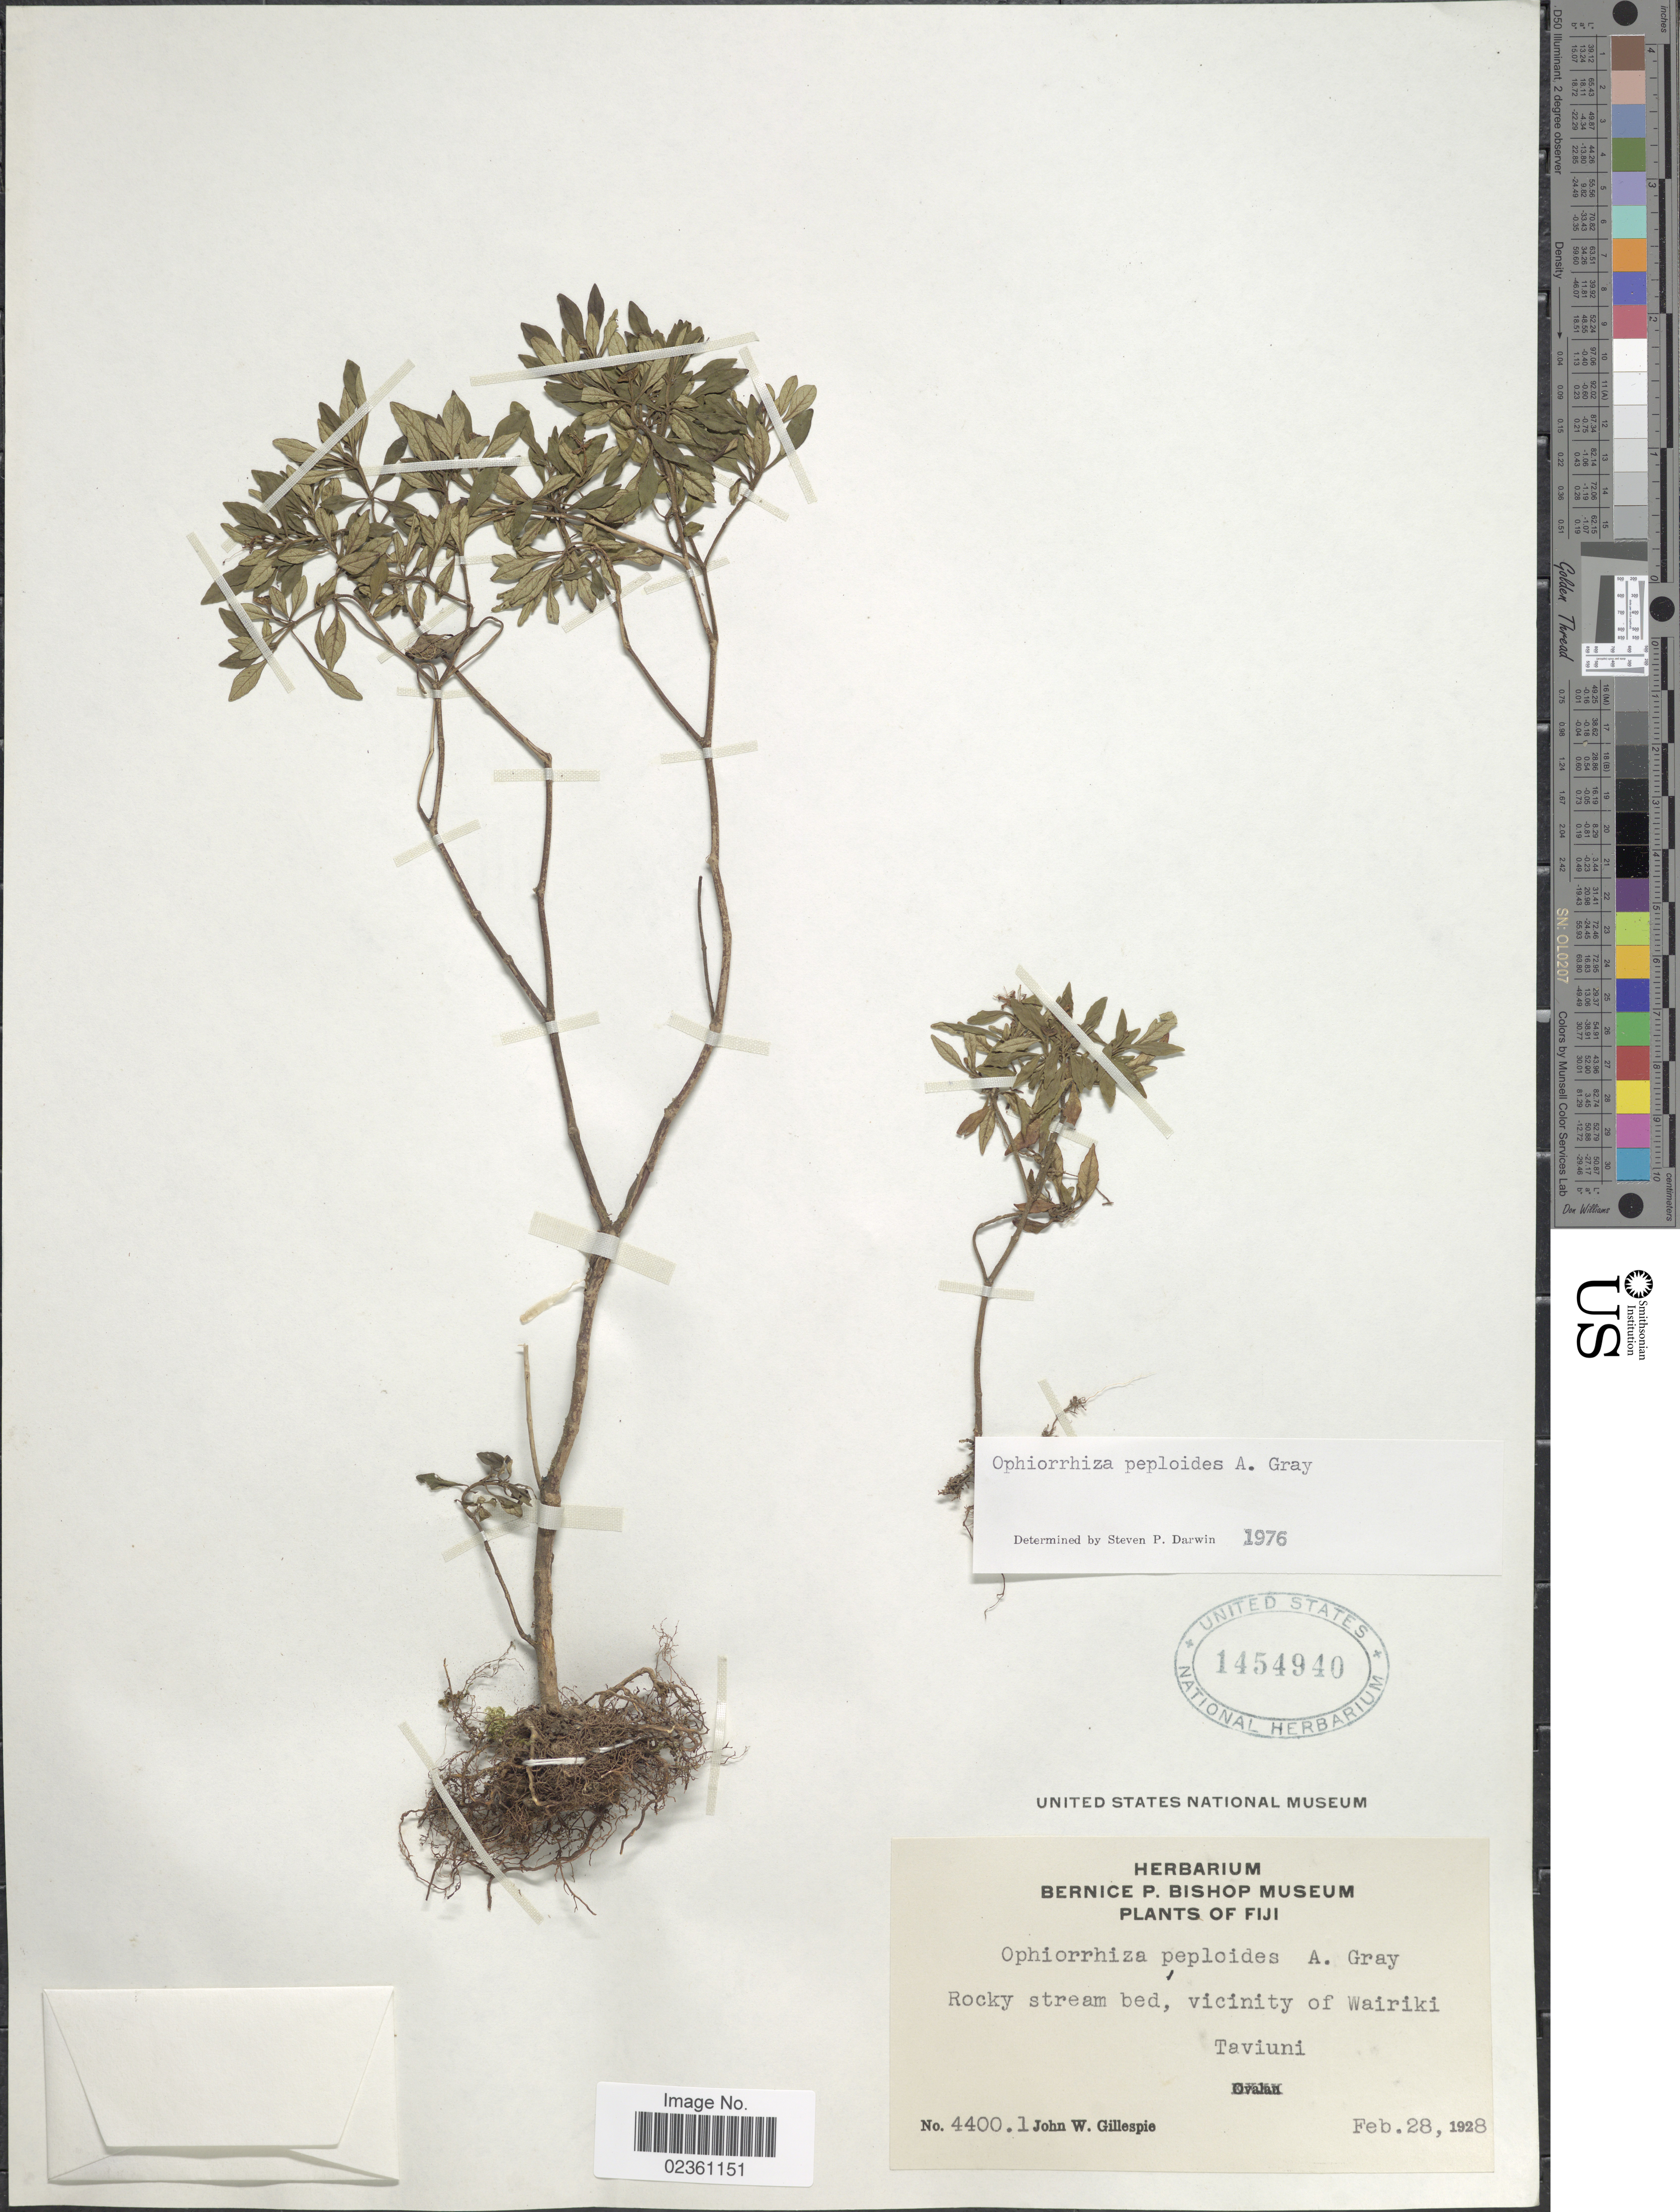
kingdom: Plantae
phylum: Tracheophyta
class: Magnoliopsida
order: Gentianales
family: Rubiaceae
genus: Ophiorrhiza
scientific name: Ophiorrhiza peploides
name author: A. Gray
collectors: J. W. Gillespie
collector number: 4400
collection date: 1928-02-28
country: Fiji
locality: Rocky stream bed, vicinity of Wairiki, Taviuni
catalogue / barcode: US 1454940